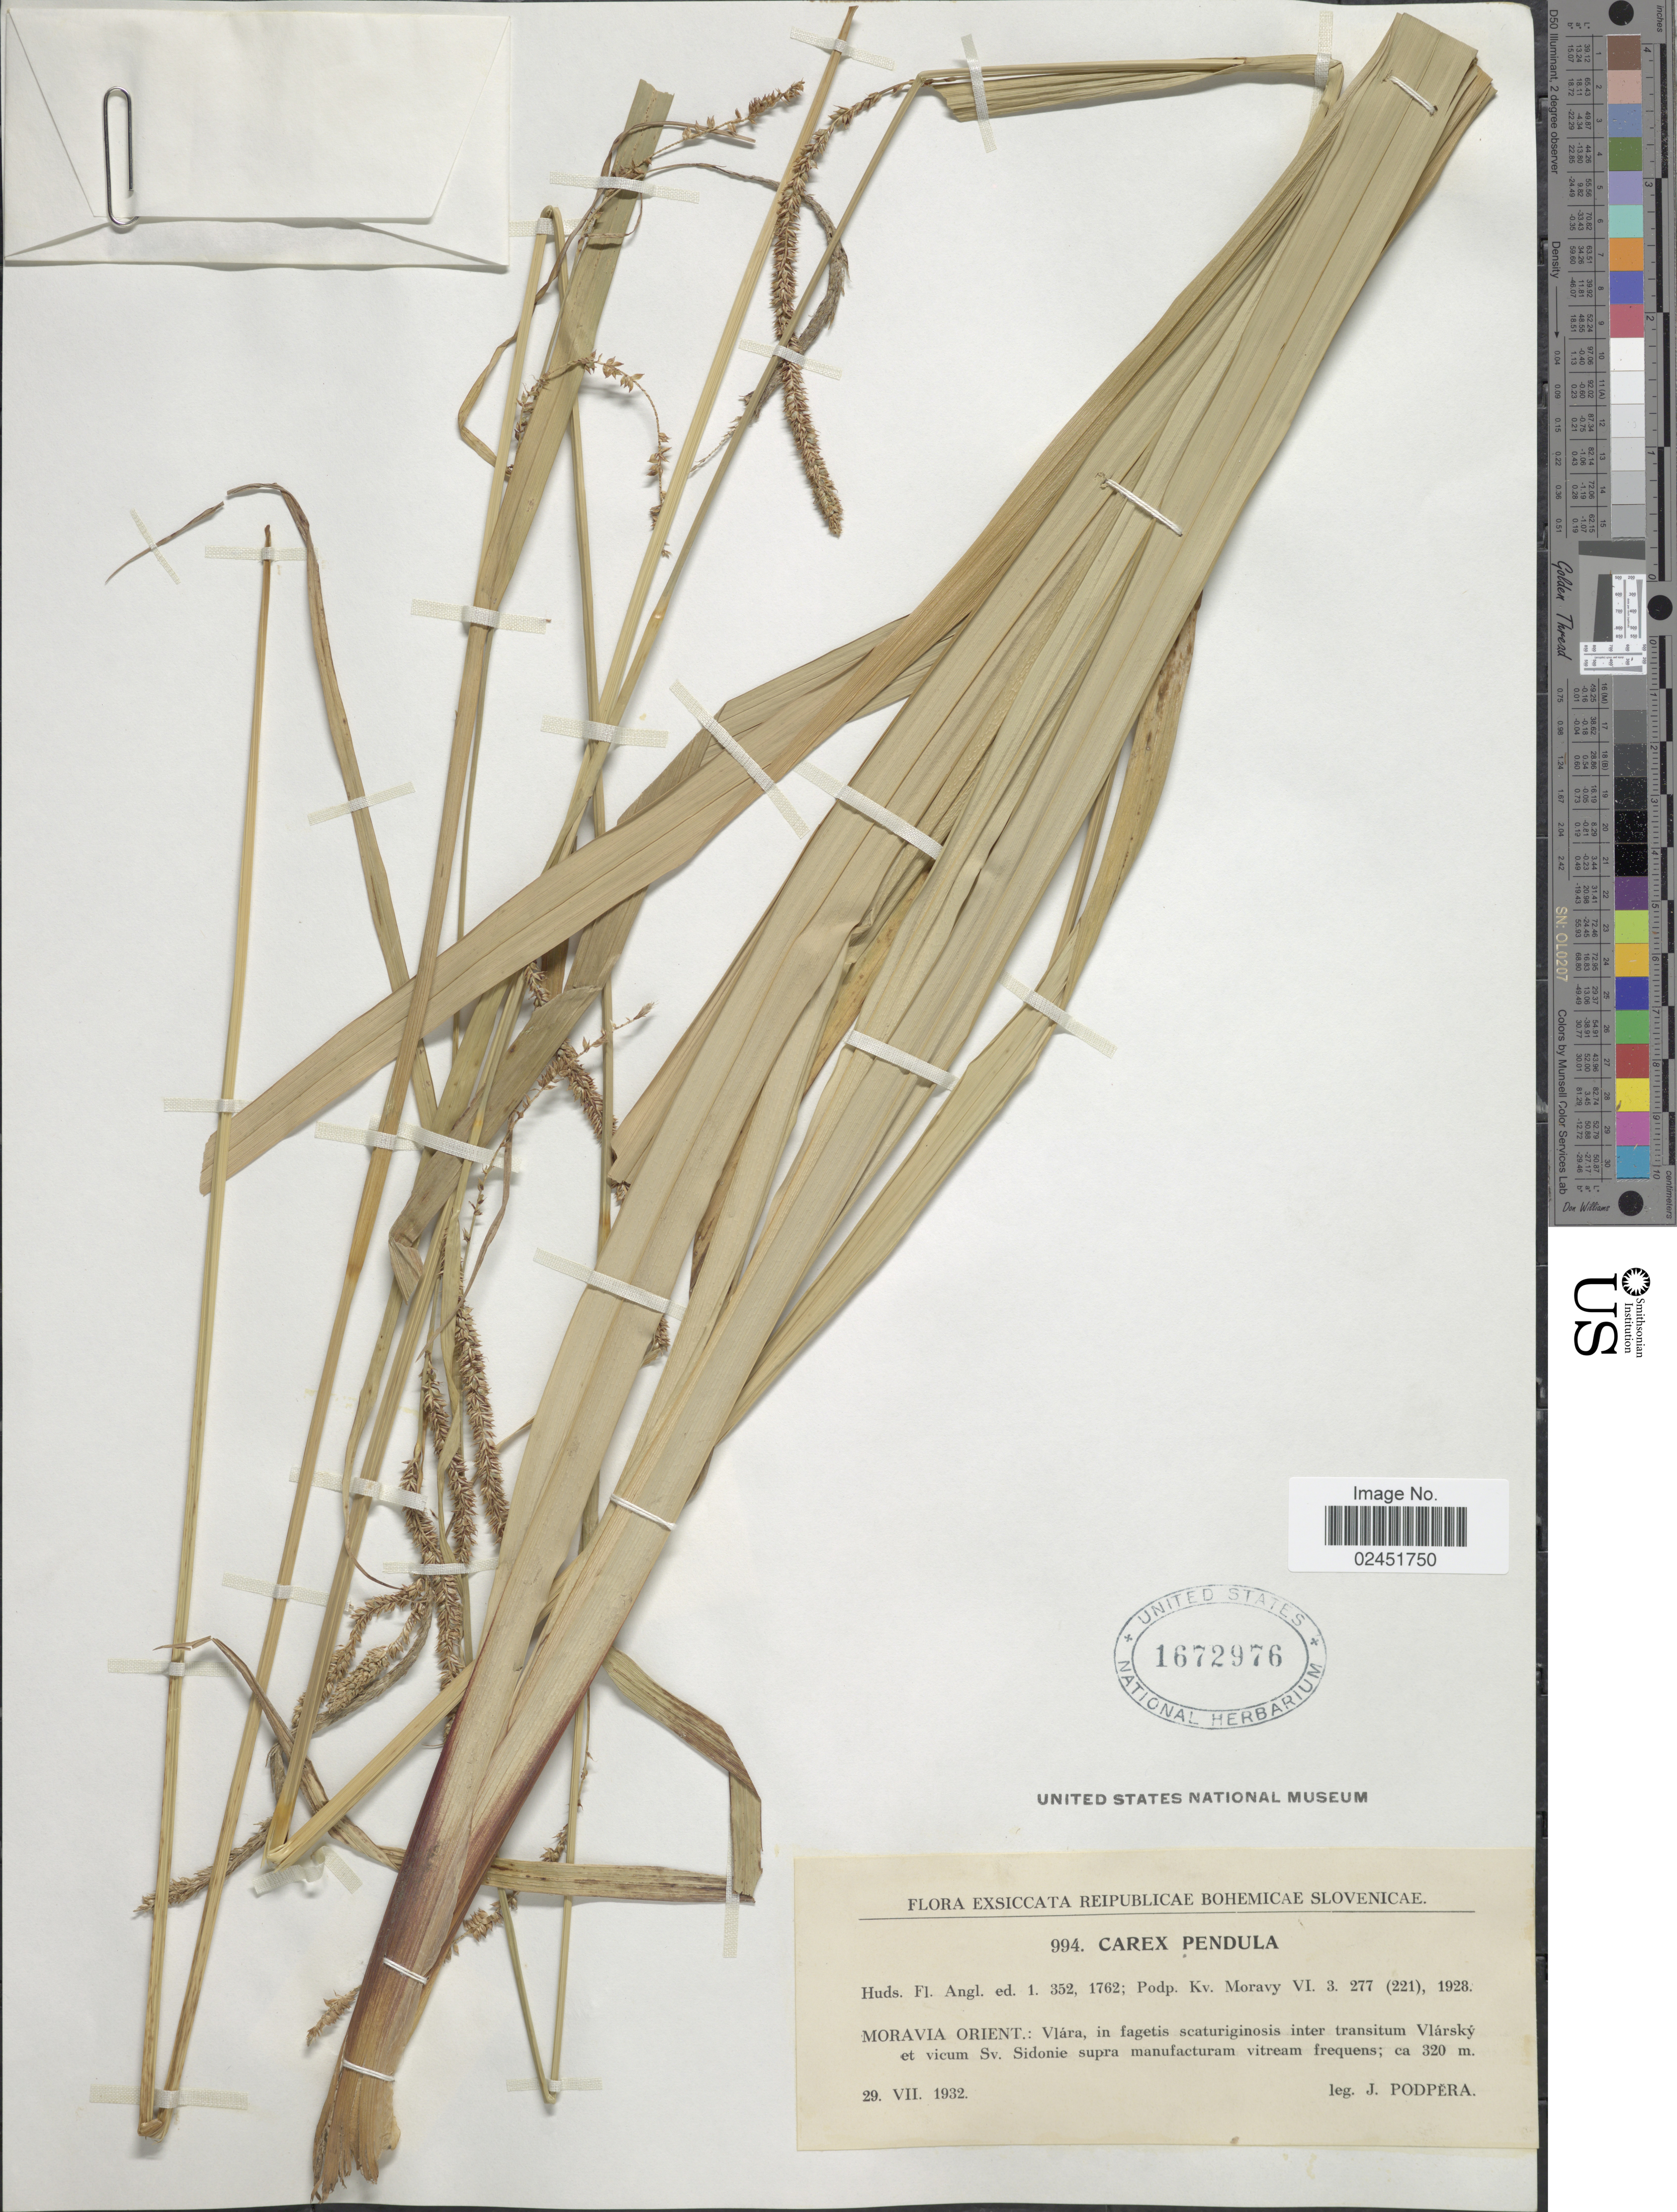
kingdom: Plantae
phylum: Tracheophyta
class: Liliopsida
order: Poales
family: Cyperaceae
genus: Carex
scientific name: Carex pendula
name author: Huds.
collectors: J. Podpera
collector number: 994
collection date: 1932-07-29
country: Czechia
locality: Reipublicae Bohemicae Slovenicae. Moravia Orient.: Vlara, in fagetis scaturiginosis inter transitum Vlarsky et vicum Sv. Sidonie supra manufacturam vitream frequens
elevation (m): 320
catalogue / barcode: US 1672976